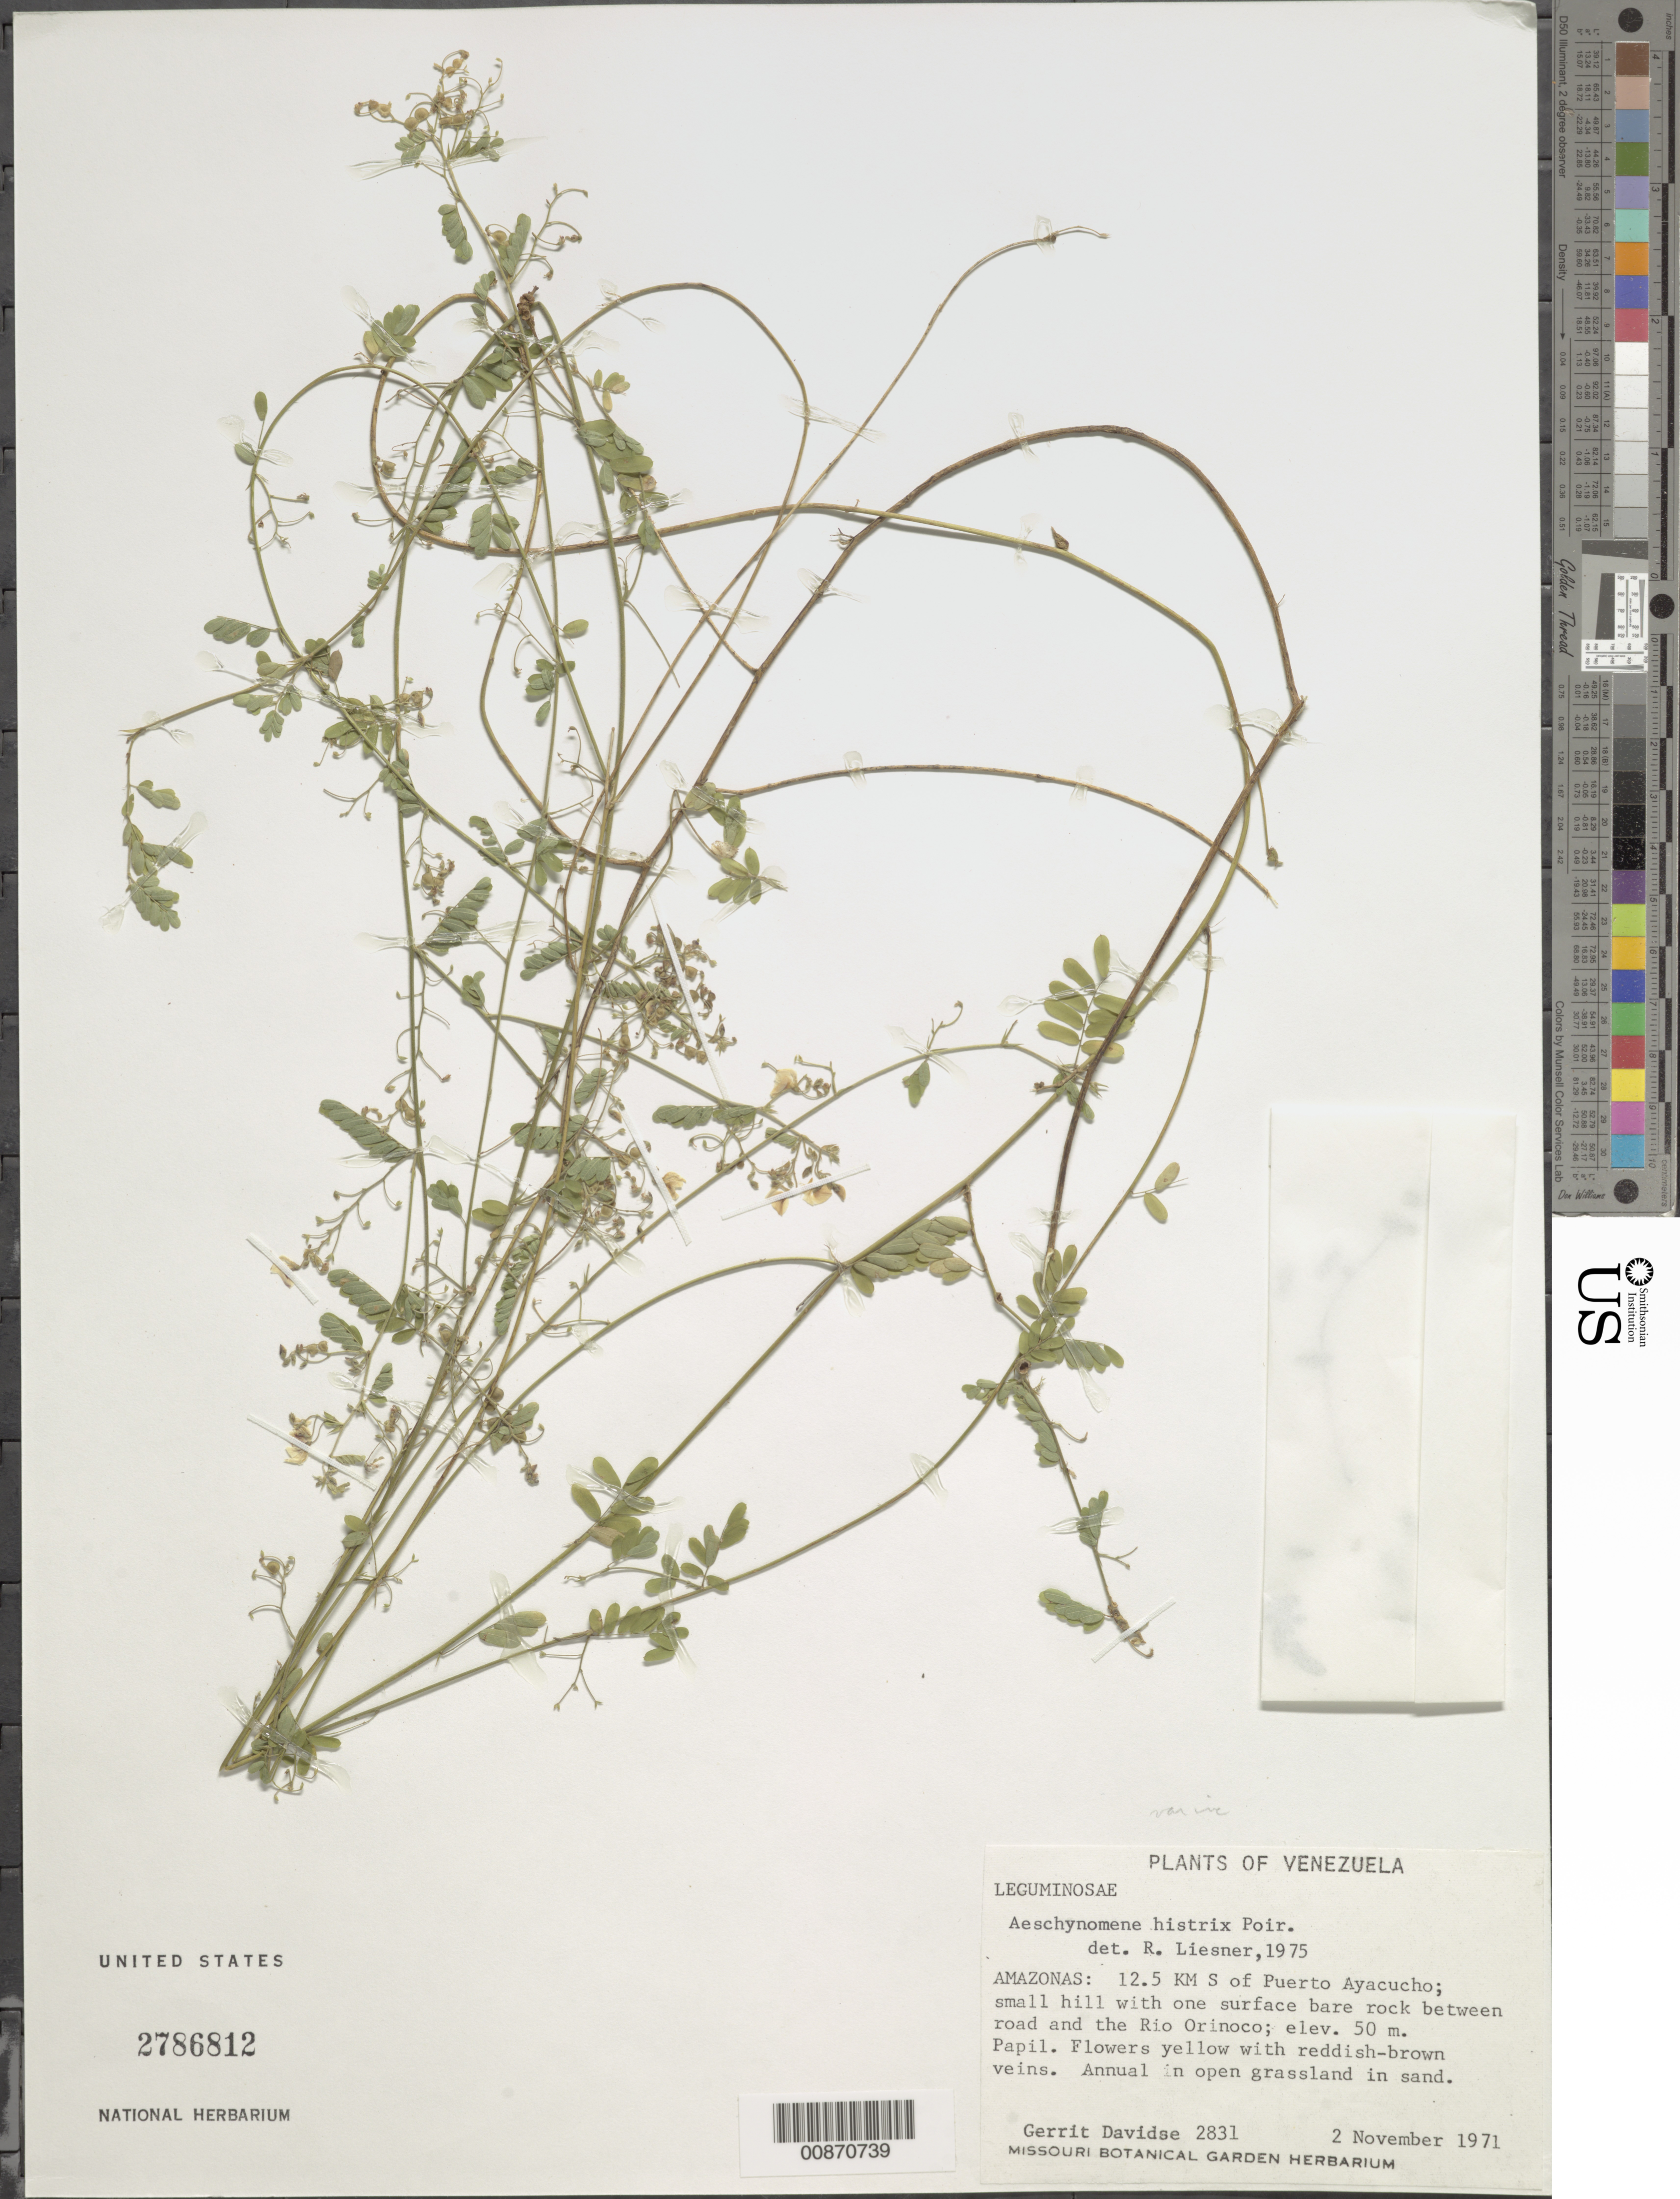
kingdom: Plantae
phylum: Tracheophyta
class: Magnoliopsida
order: Fabales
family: Fabaceae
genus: Aeschynomene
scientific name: Aeschynomene histrix var. incana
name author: Benth.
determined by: Liesner, R. L.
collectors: G. Davidse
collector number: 2831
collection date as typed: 2-Nov-71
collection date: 1971-11-02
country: Venezuela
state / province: Amazonas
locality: Puerto Ayacucho, 12.5 km S of; Río Orinoco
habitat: Small hill with one surface bare rock; in open grassland in sand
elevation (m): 50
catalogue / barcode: US 2786812